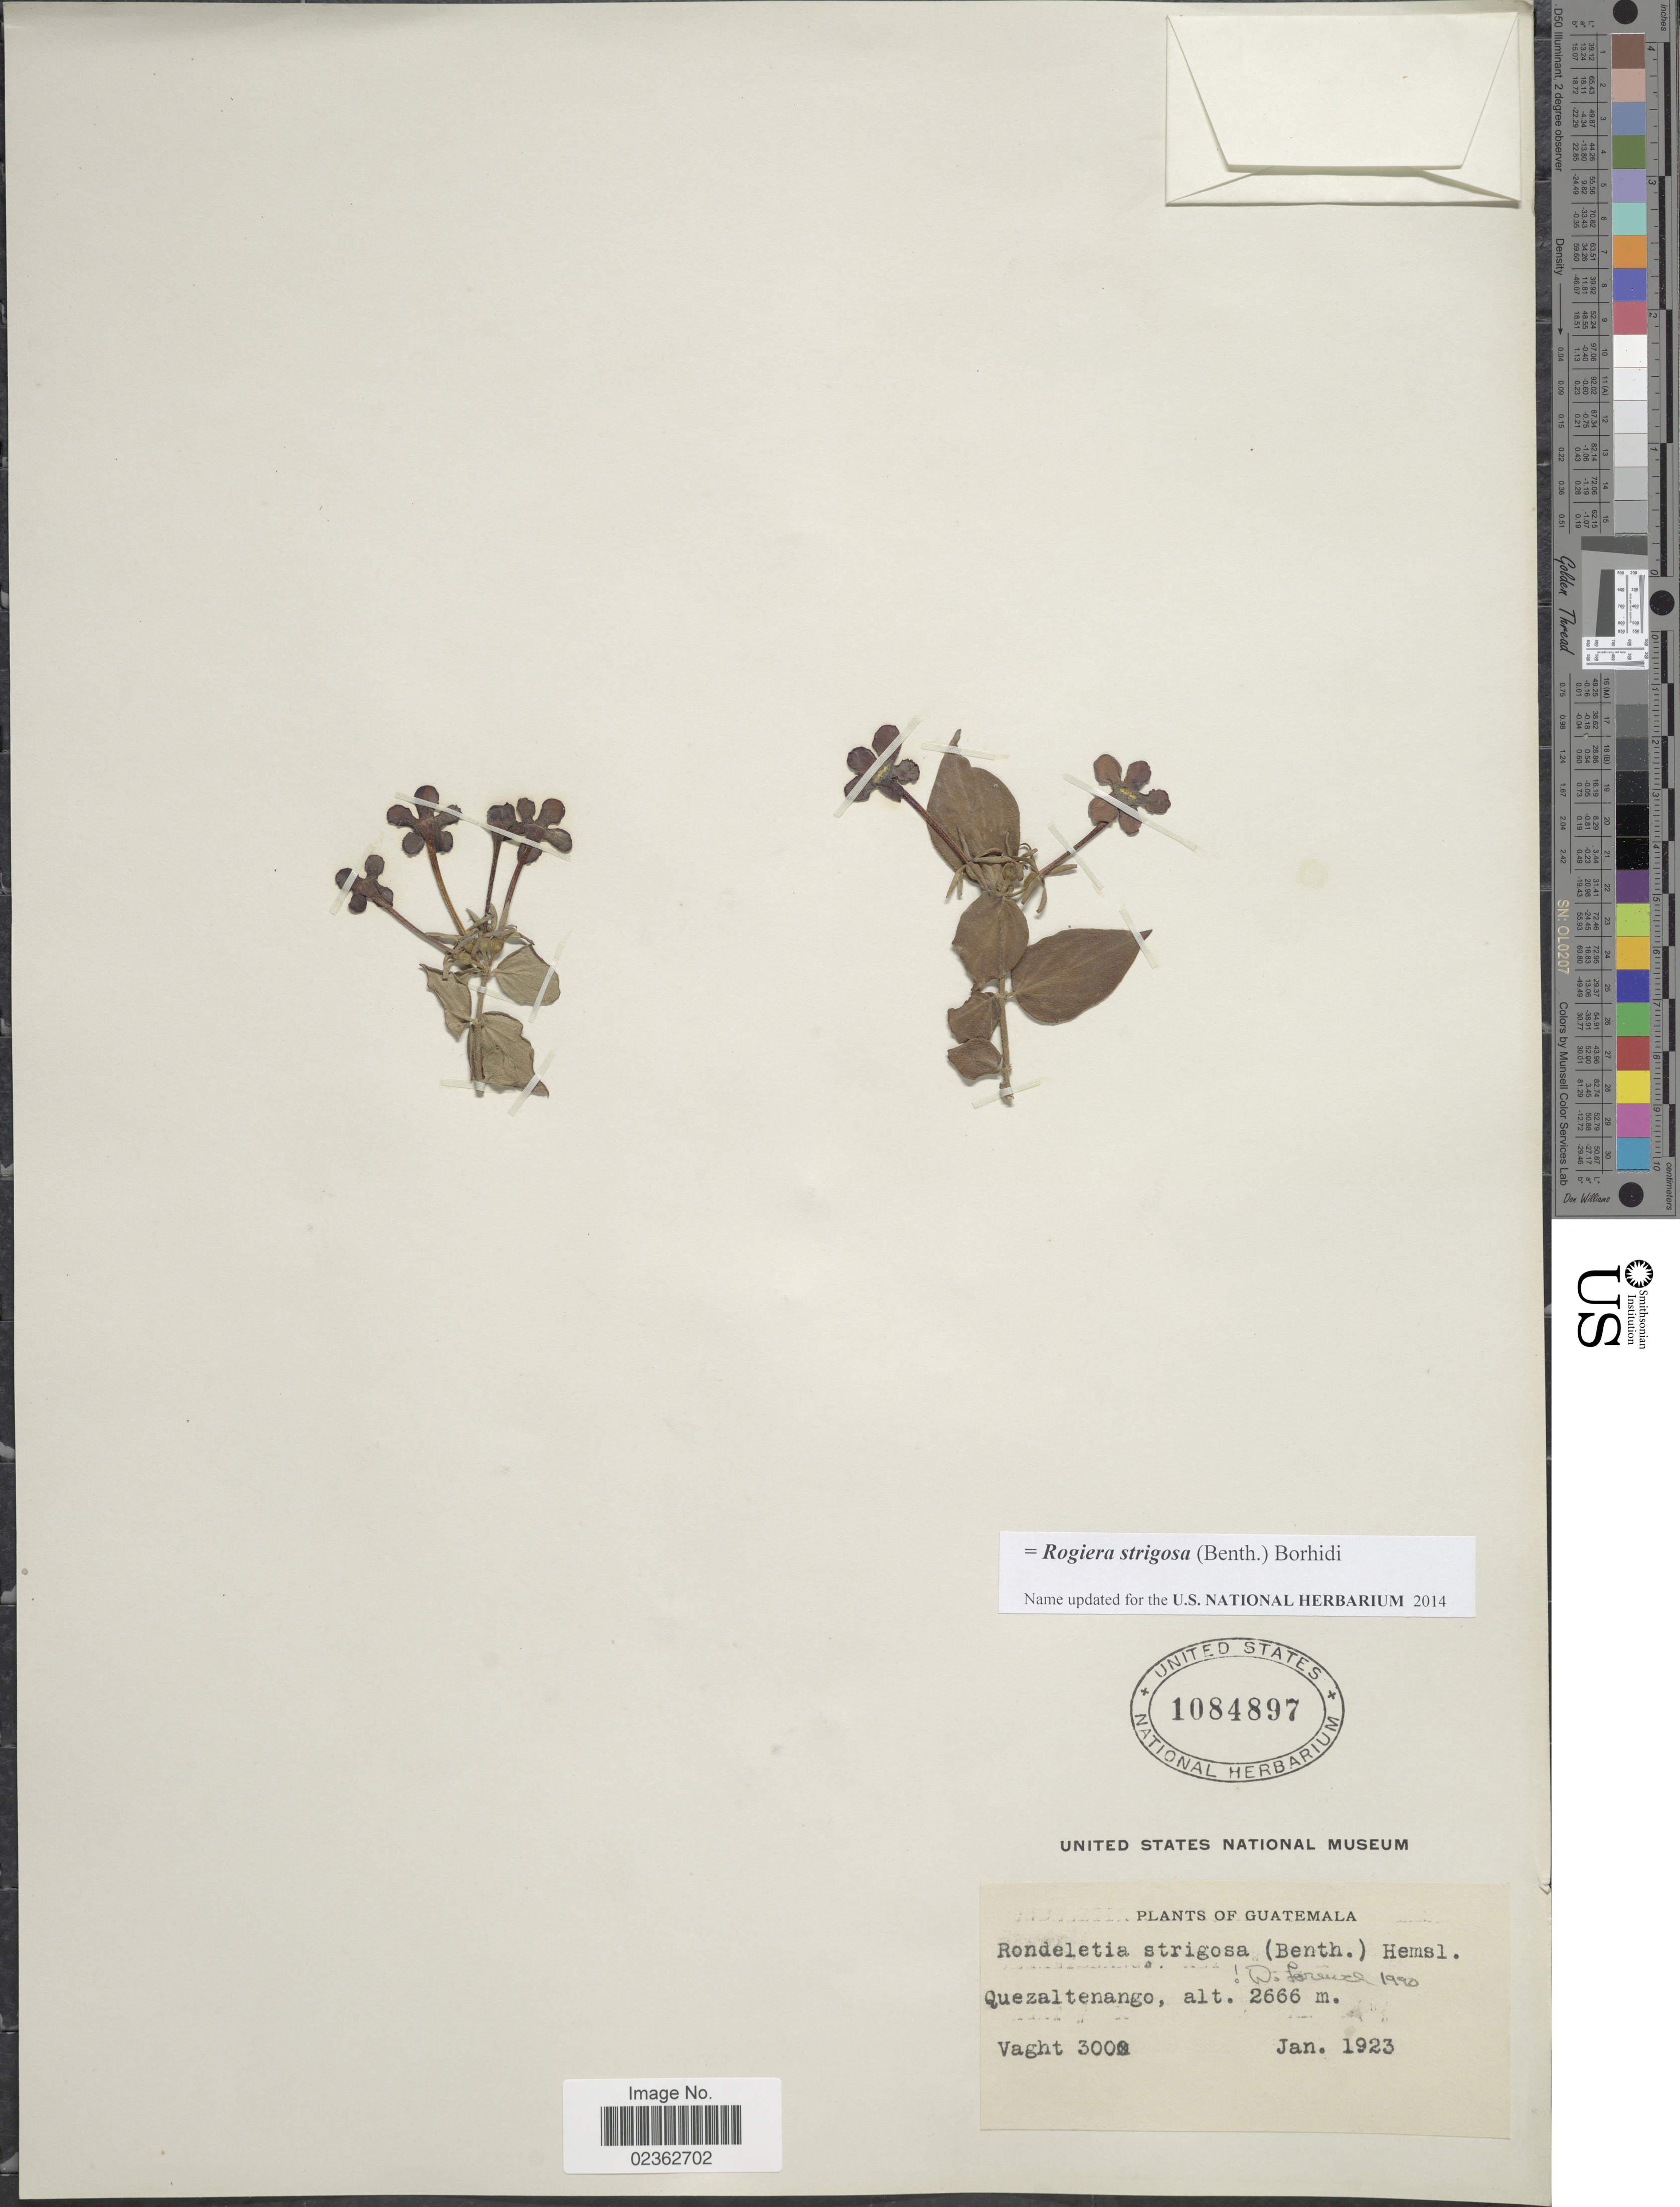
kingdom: Plantae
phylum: Tracheophyta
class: Magnoliopsida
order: Gentianales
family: Rubiaceae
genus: Rogiera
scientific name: Rogiera strigosa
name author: (Benth.) Borhidi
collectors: -. Vaght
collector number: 300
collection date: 1923-01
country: Guatemala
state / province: Quetzaltenango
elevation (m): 2666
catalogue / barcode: US 1084897